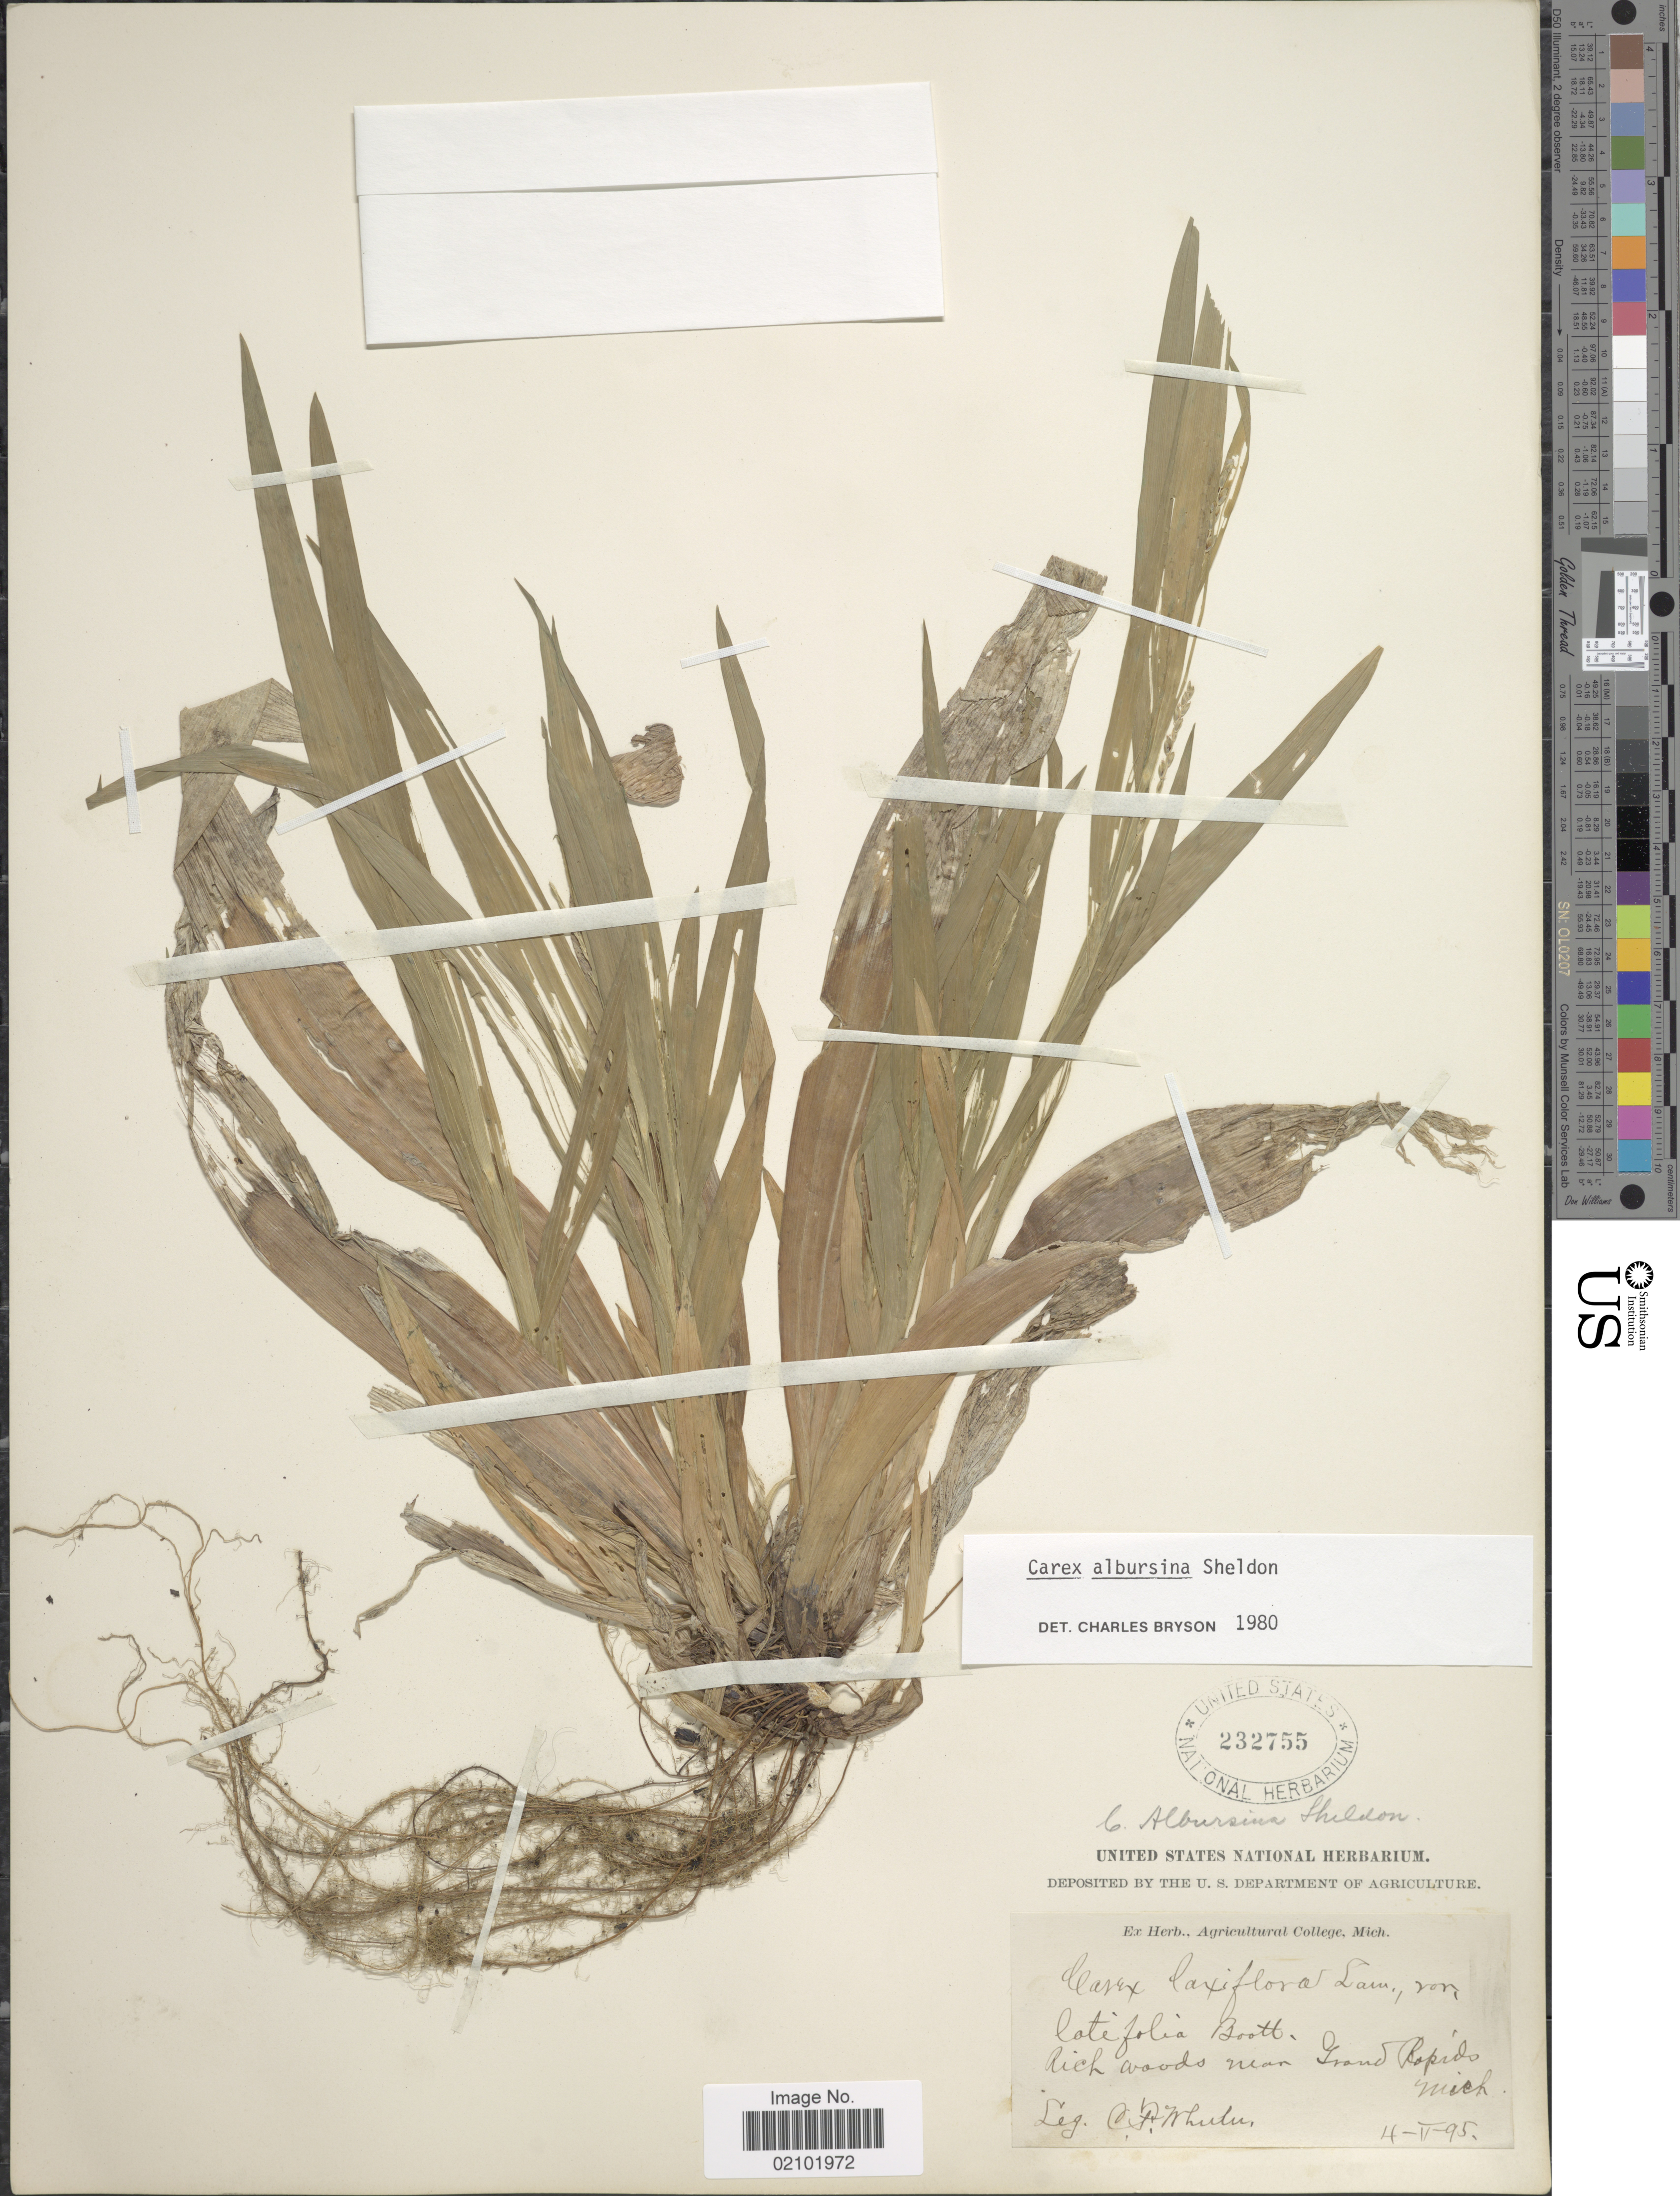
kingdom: Plantae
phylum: Tracheophyta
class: Liliopsida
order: Poales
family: Cyperaceae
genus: Carex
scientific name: Carex albursina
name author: E. Sheld.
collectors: C. Wheeler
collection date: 1895-05-04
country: United States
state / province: Michigan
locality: Near Grand Rapids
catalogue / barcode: US 232755